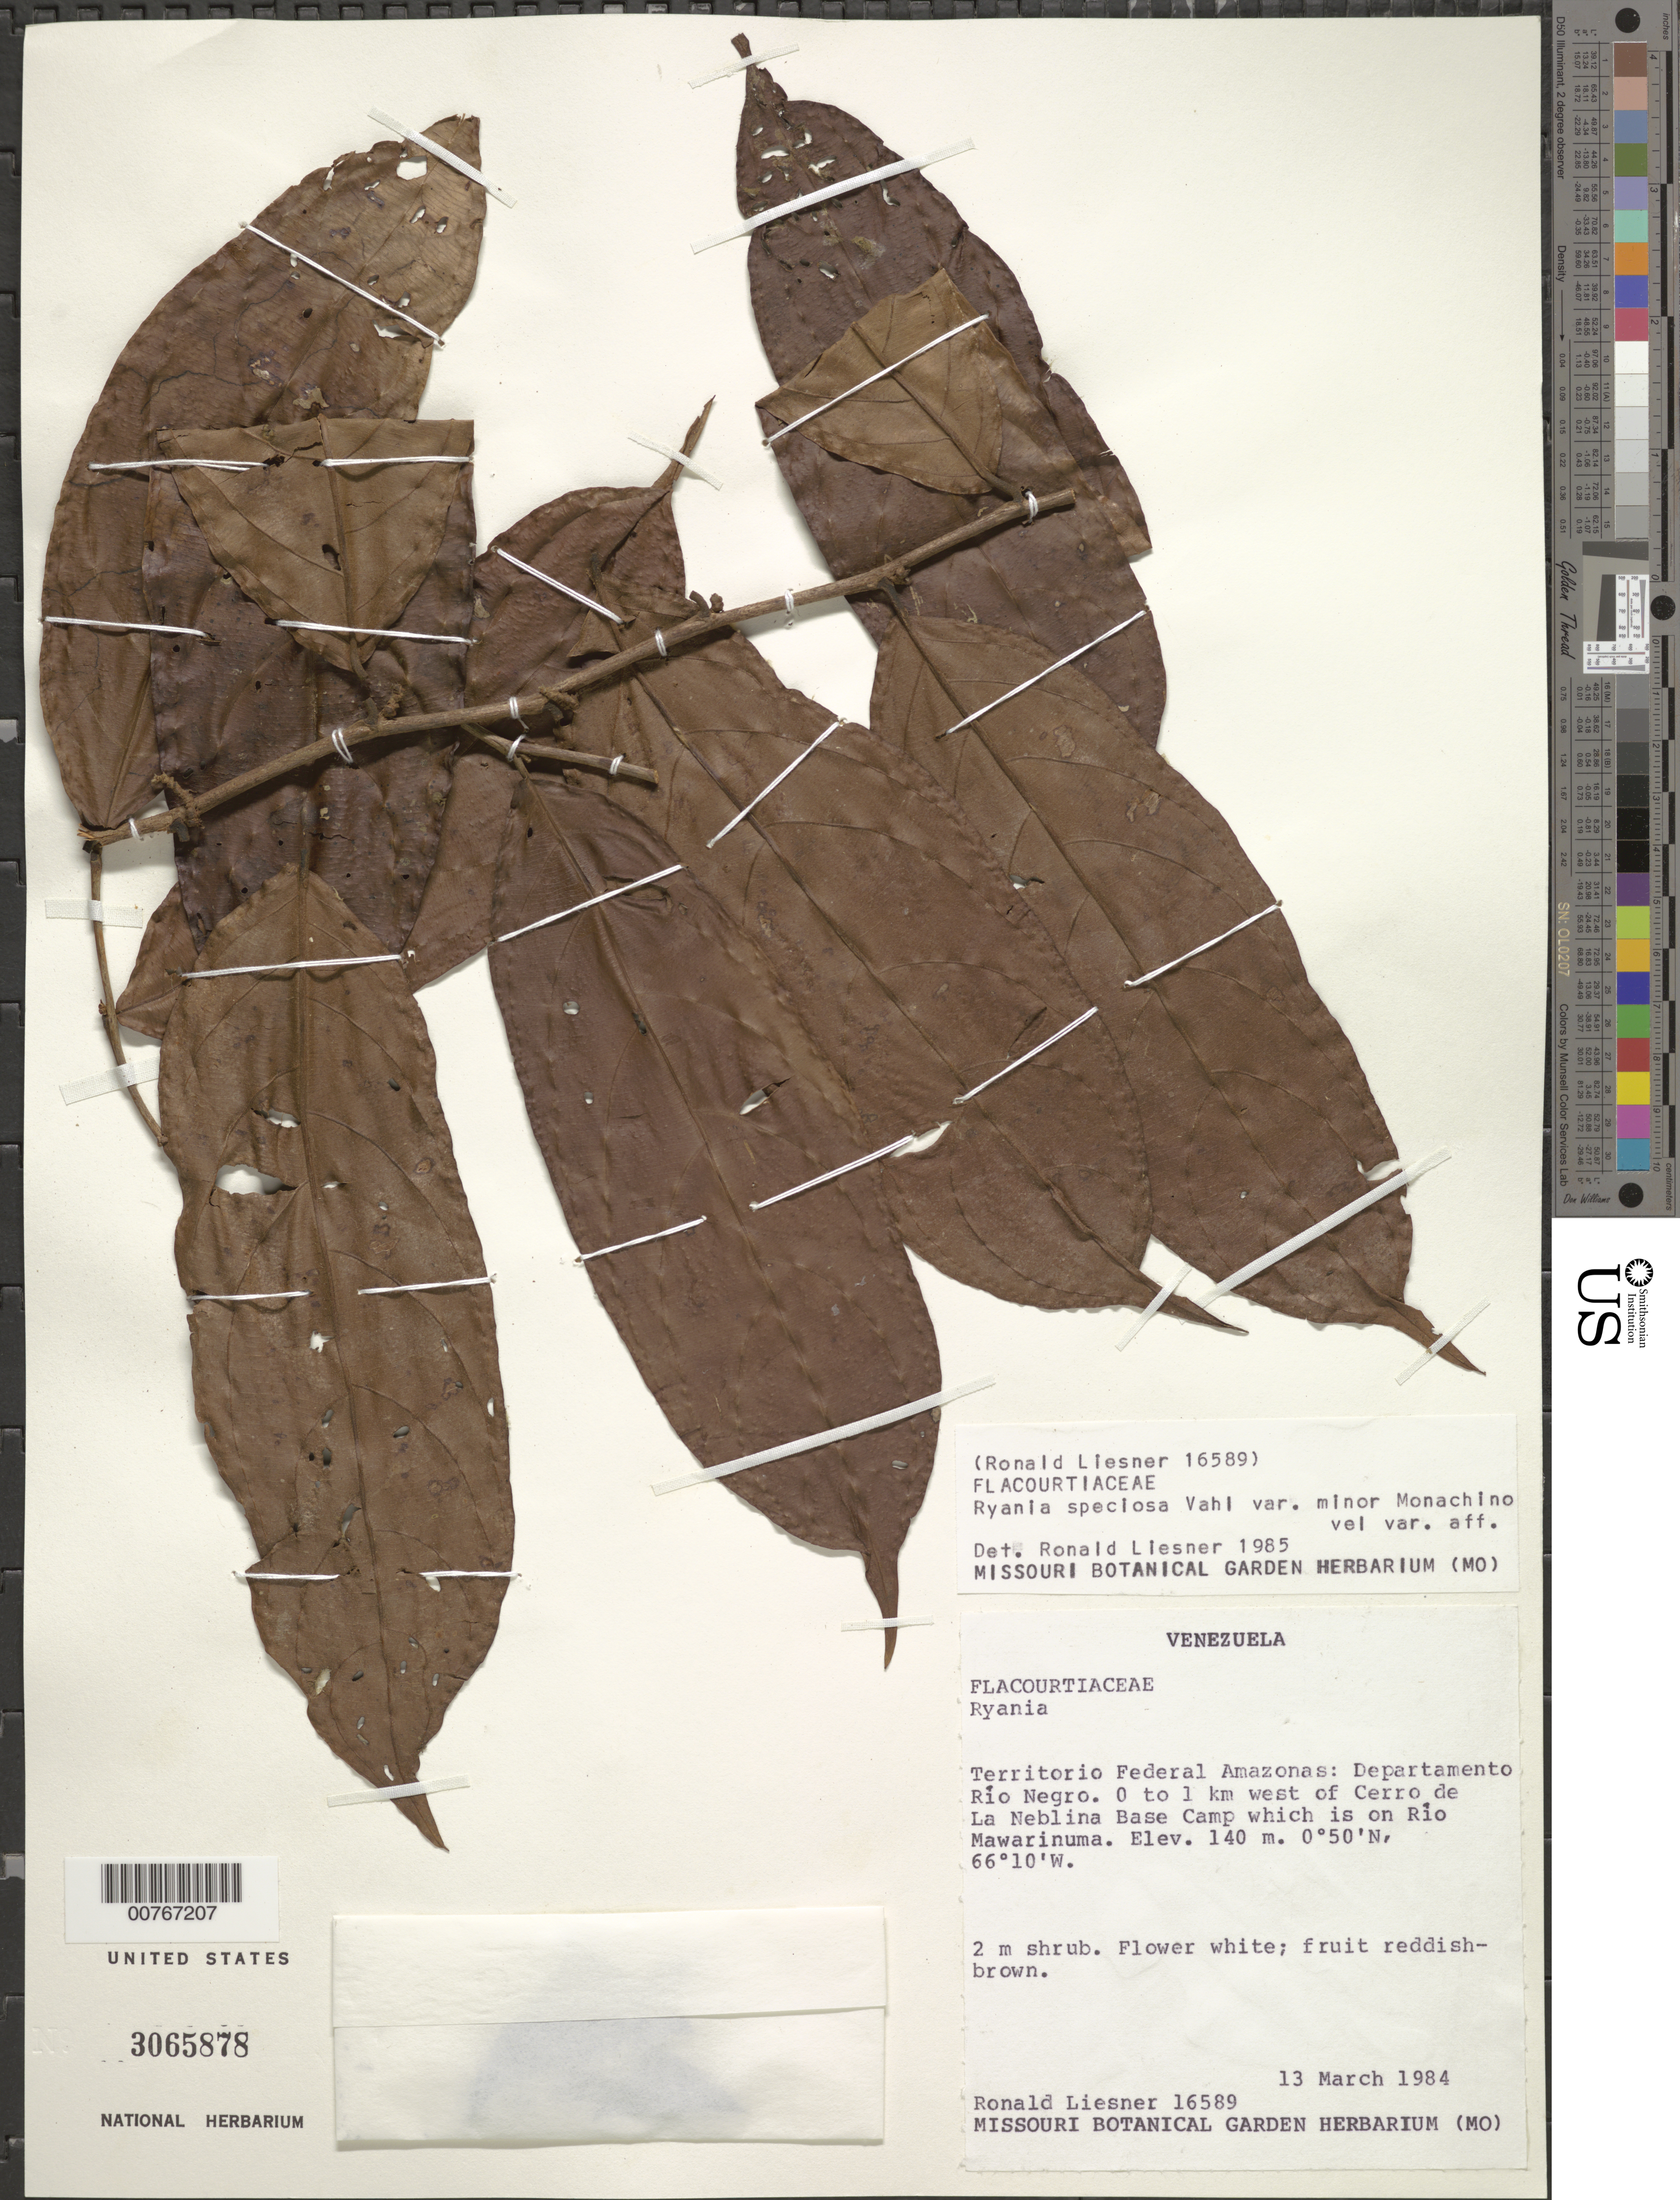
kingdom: Plantae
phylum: Tracheophyta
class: Magnoliopsida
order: Malpighiales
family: Salicaceae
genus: Ryania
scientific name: Ryania speciosa var. minor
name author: Monach.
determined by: Liesner, R. L.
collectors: R. L. Liesner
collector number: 16589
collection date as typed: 13-Mar-84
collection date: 1984-03-13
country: Venezuela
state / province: Amazonas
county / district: Río Negro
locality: Río Mawarinuma, 0-1 km W of Cerro de La Neblina Base Camp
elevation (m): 140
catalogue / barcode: US 3065878